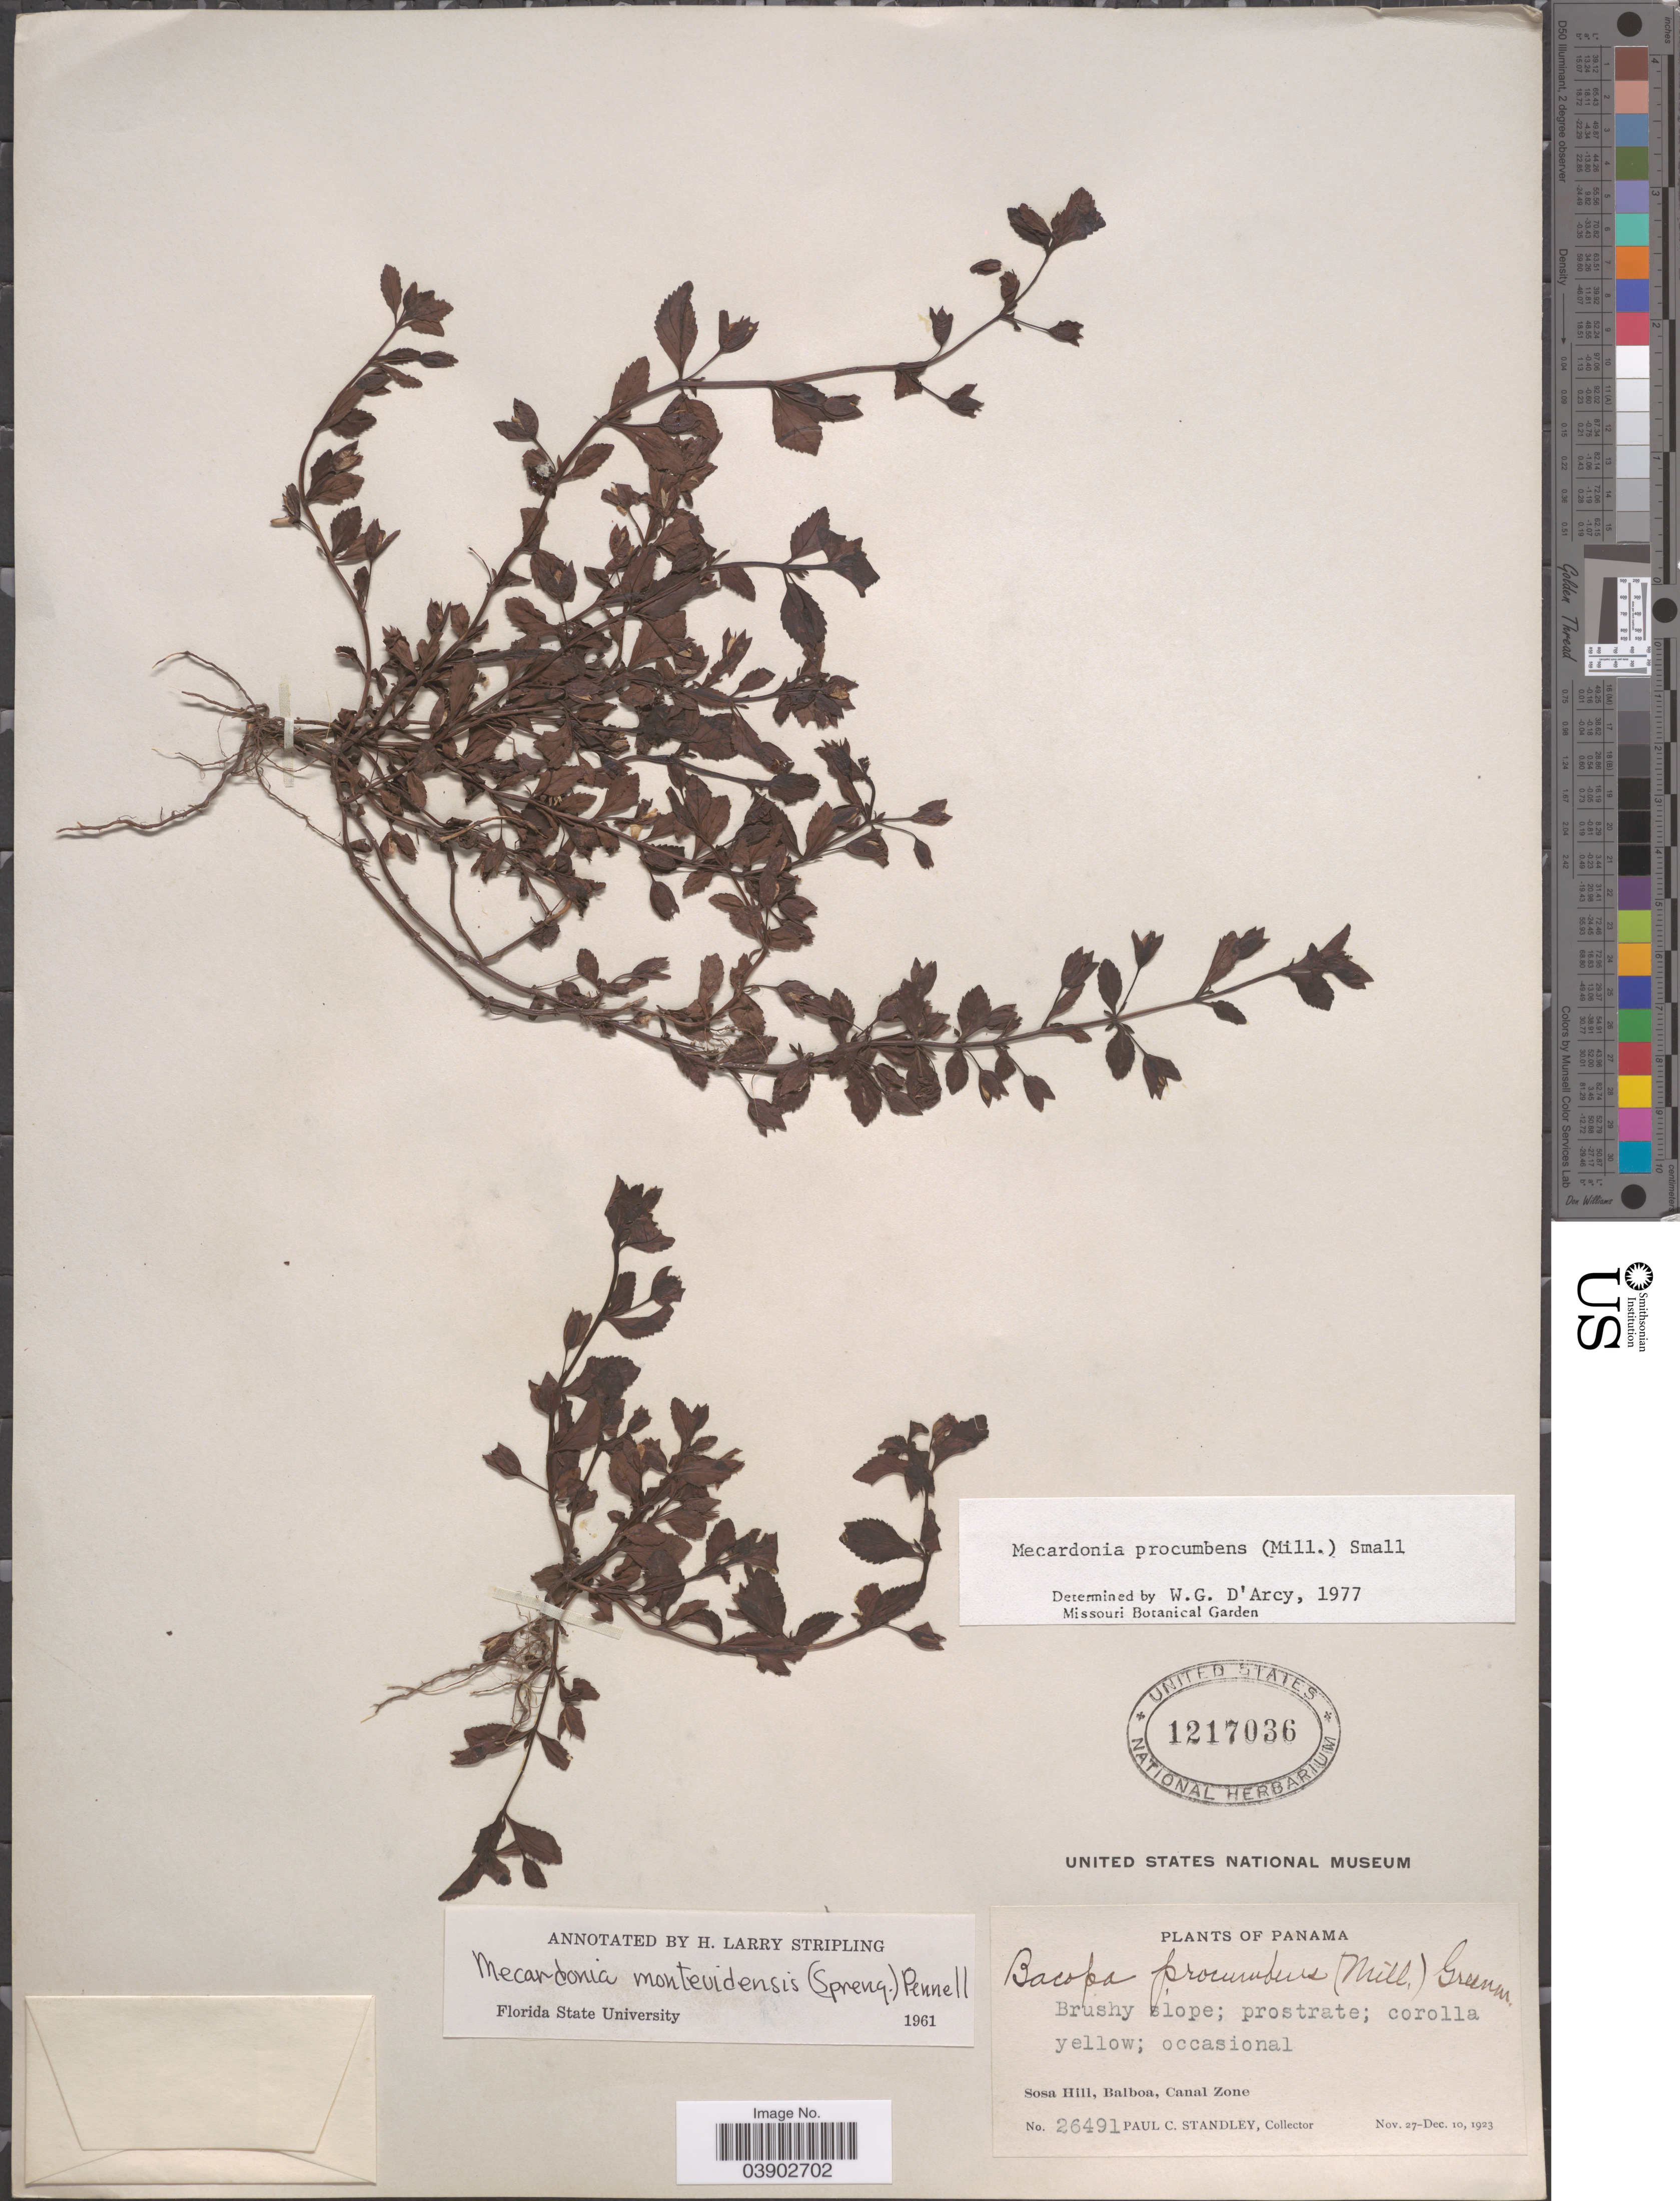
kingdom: Plantae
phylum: Tracheophyta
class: Magnoliopsida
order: Lamiales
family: Plantaginaceae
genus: Mecardonia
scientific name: Mecardonia procumbens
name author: (Mill.) Small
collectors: P. C. Standley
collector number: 26491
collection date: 1923-11-27/1923-12-10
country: Panama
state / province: Colón / Panamá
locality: Sosa Hill, Balboa, Canal Zone.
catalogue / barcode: US 1217036